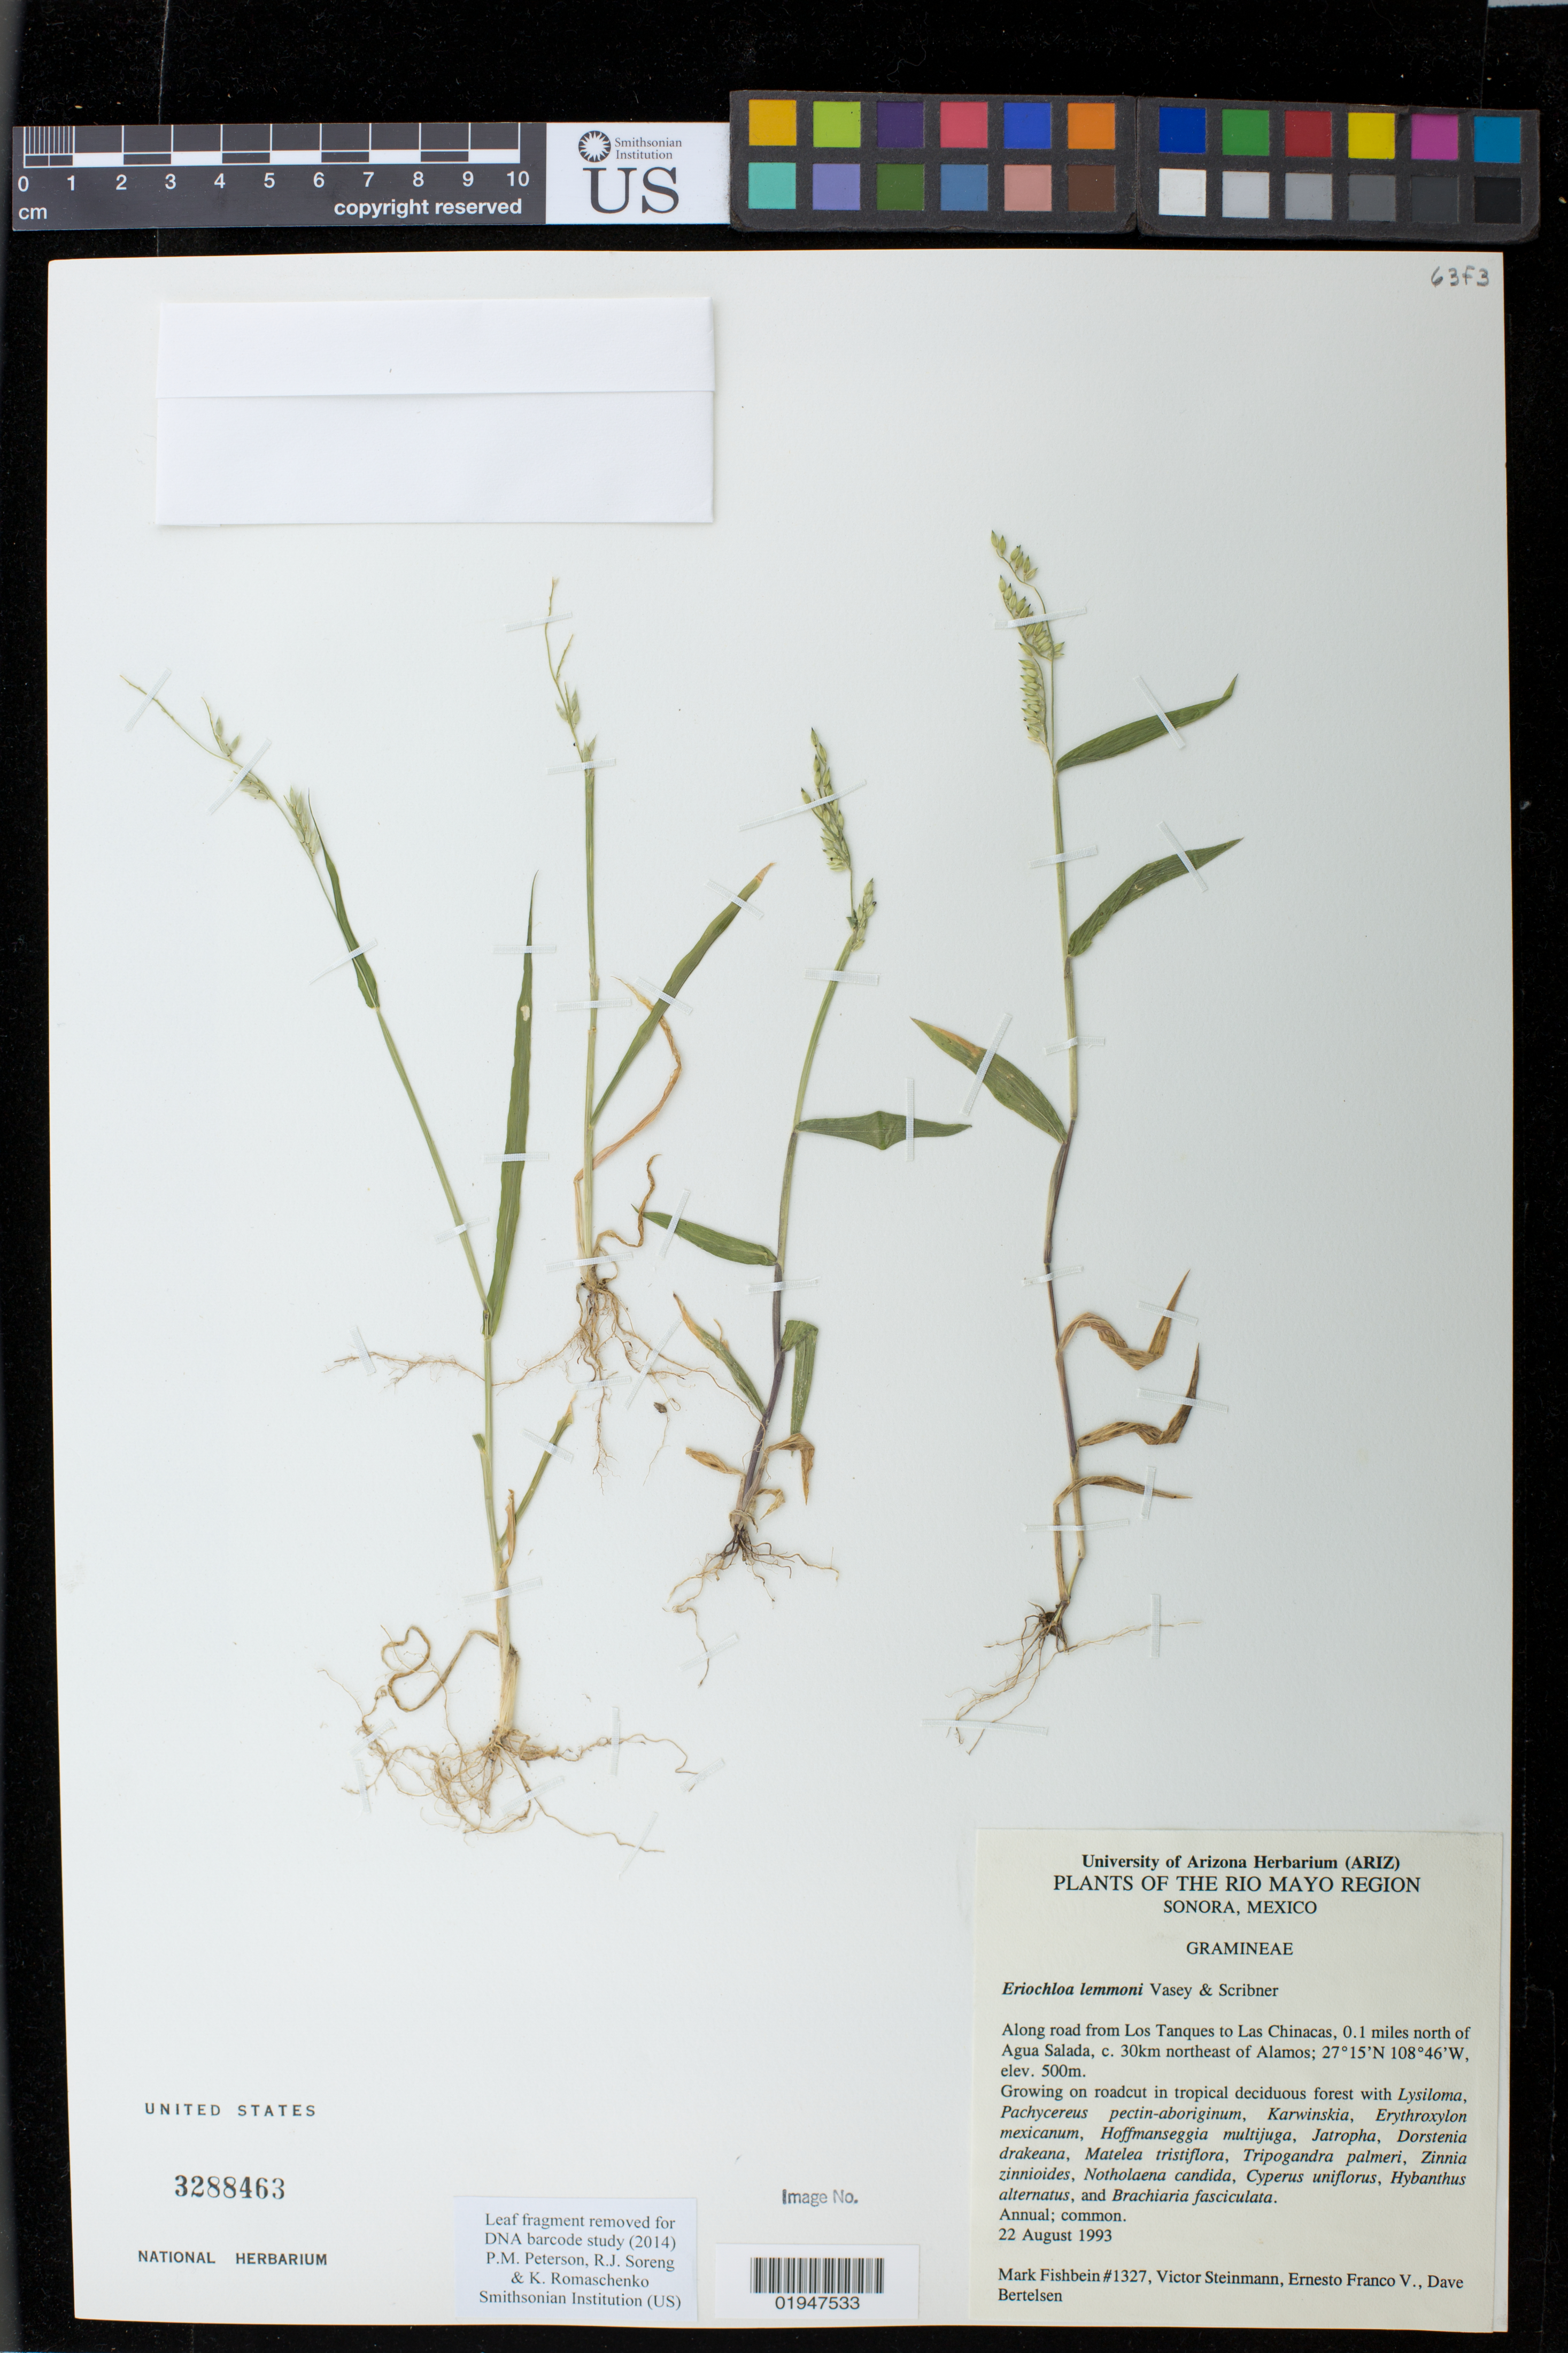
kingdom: Plantae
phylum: Tracheophyta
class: Liliopsida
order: Poales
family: Poaceae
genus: Eriochloa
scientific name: Eriochloa lemmonii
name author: Vasey & Scribn.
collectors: M. Fishbein, V. W. Steinmann, E. Franco-V. & D. Bertelson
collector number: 1327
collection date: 1993-08-22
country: Mexico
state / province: Sonora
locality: Rio Mayo Region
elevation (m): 500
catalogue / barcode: US 3288463